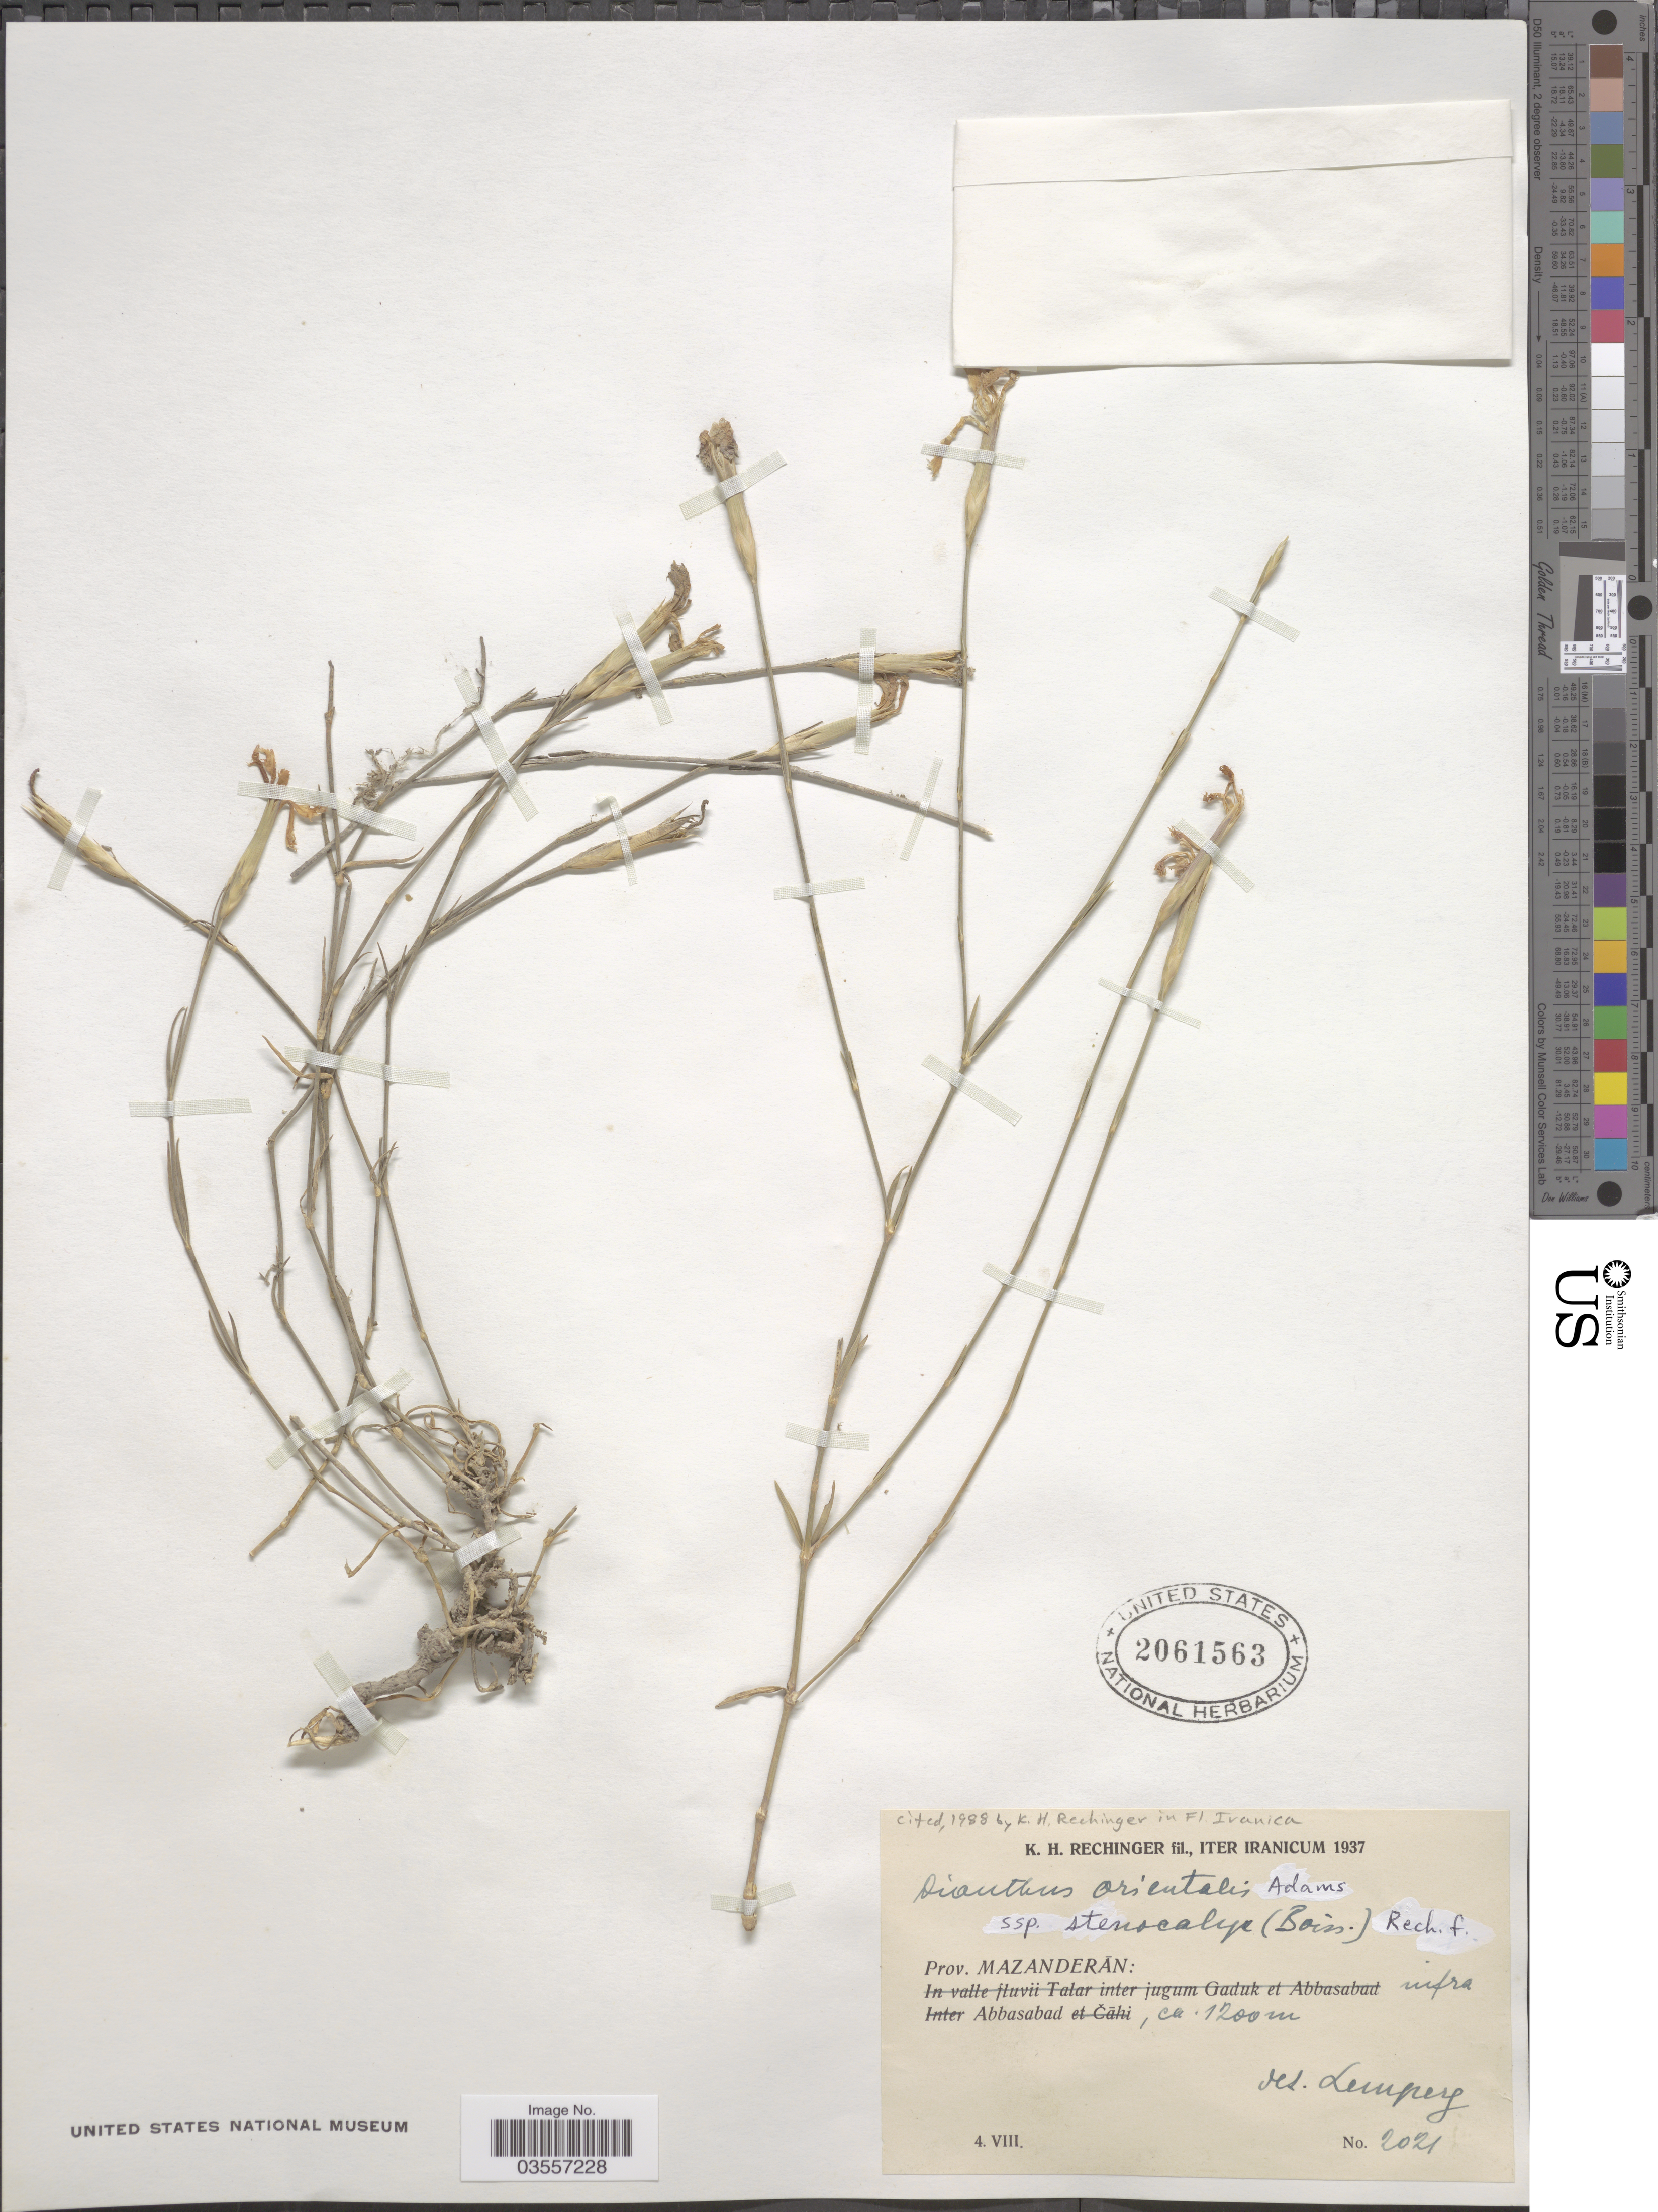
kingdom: Plantae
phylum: Tracheophyta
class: Magnoliopsida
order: Caryophyllales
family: Caryophyllaceae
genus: Dianthus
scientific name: Dianthus orientalis subsp. stenocalyx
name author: (Boiss.) Rech. f.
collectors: K. H. Rechinger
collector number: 2021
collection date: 1937-08-04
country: Iran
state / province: Mazandaran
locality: Infra Abbasabad.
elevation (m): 1200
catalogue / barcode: US 2061563